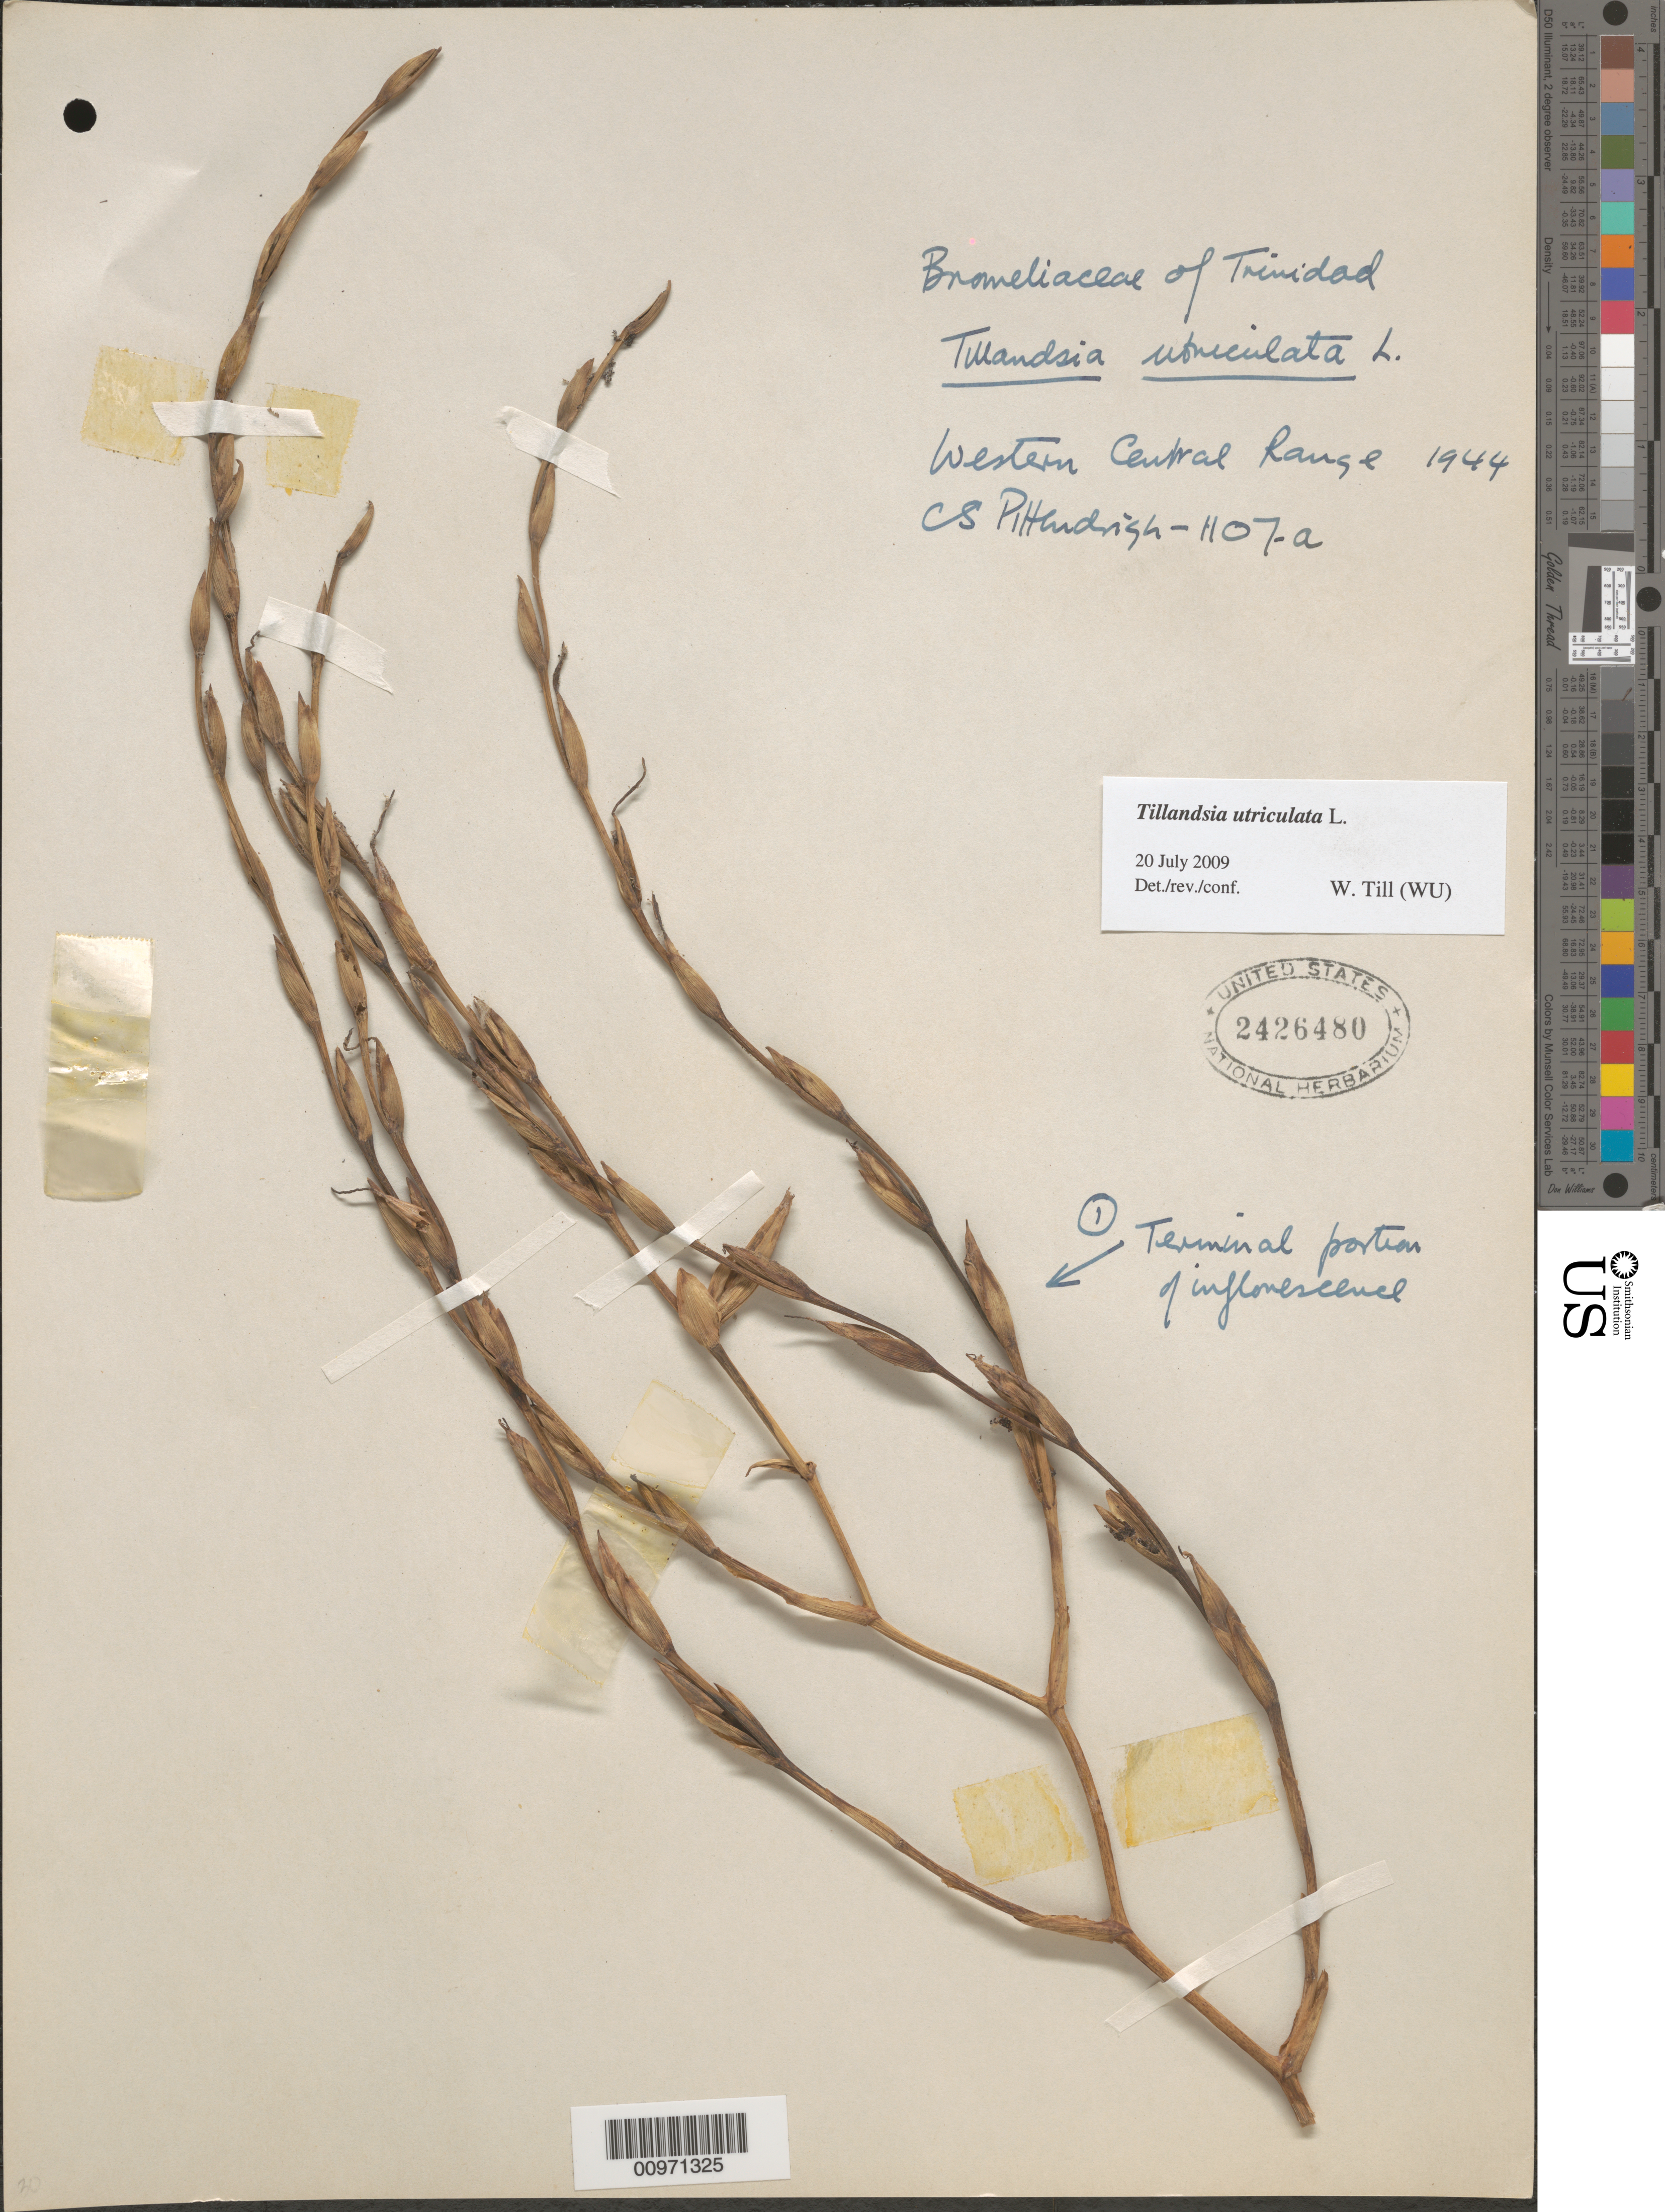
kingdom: Plantae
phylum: Tracheophyta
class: Liliopsida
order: Poales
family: Bromeliaceae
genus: Tillandsia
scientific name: Tillandsia utriculata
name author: L.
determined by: Till, W.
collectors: C. S. Pittendrigh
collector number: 1107a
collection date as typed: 1944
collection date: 1944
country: Trinidad and Tobago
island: Trinidad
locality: West Central Range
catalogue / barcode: US 2426480